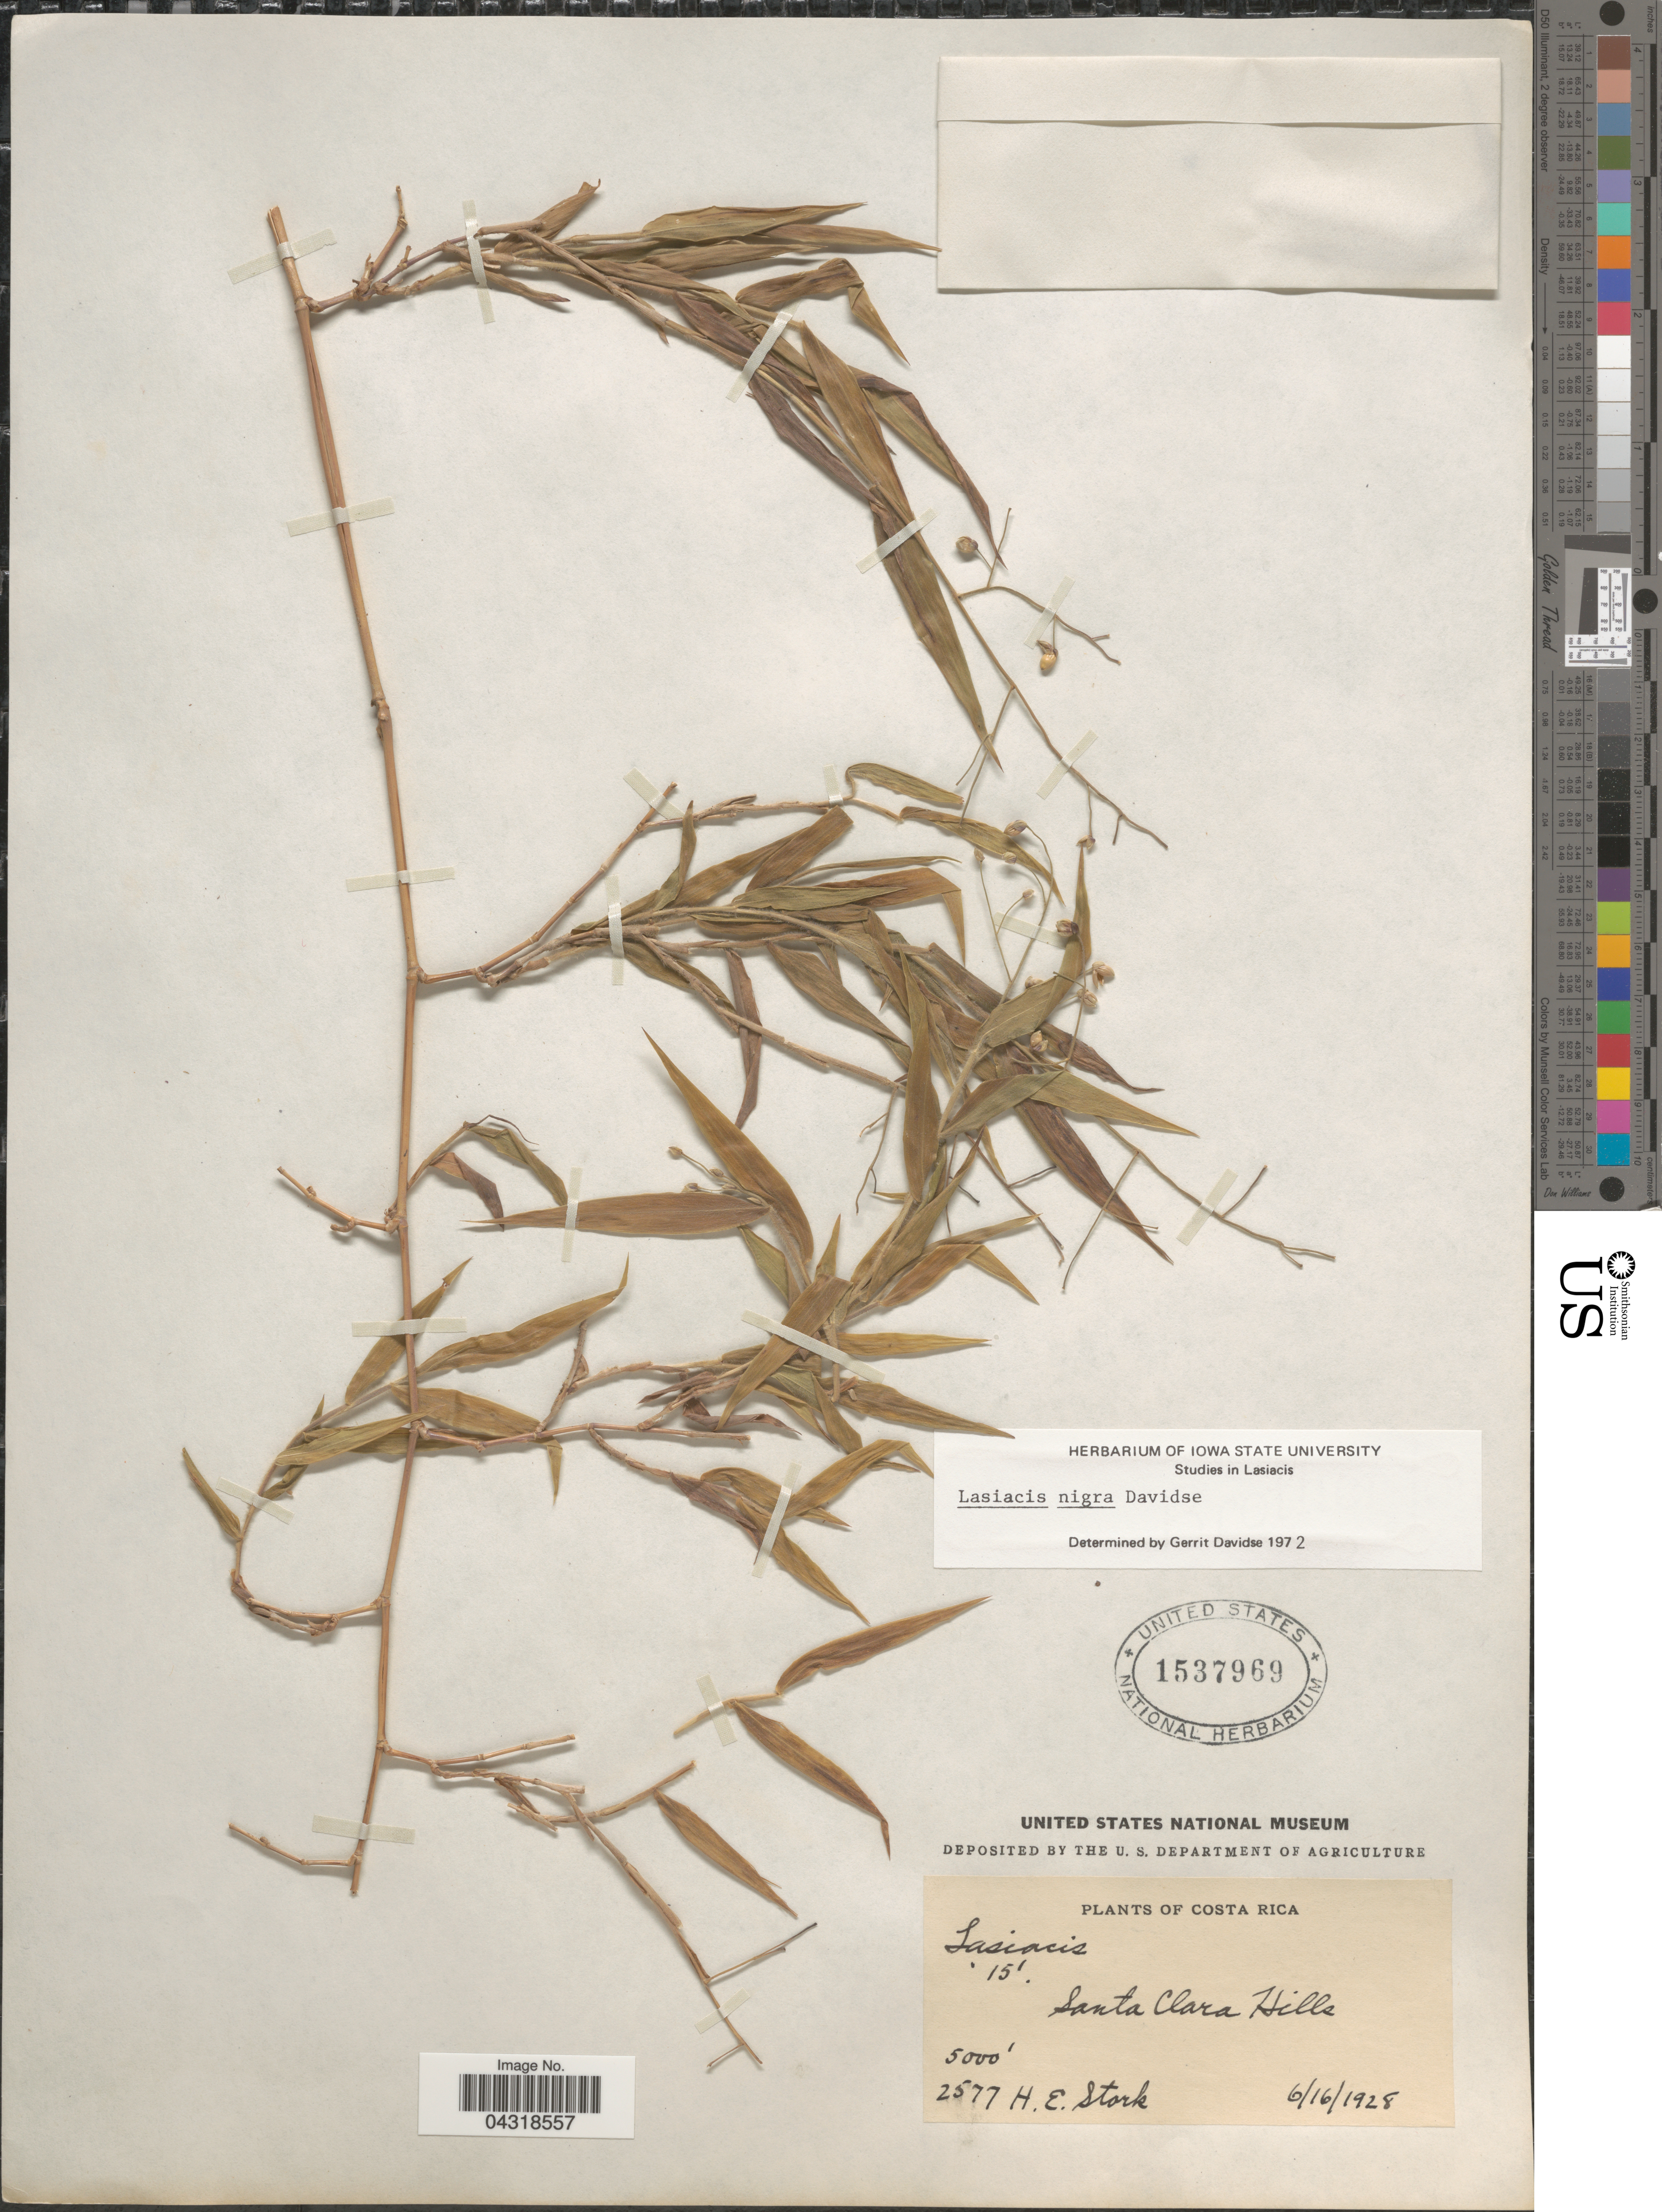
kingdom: Plantae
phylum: Tracheophyta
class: Liliopsida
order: Poales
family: Poaceae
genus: Lasiacis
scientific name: Lasiacis nigra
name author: Davidse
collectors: H. E. Stork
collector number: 2577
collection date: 1928-06-16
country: Costa Rica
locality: Santa Clara Hills.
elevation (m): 1524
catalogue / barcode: US 1537969